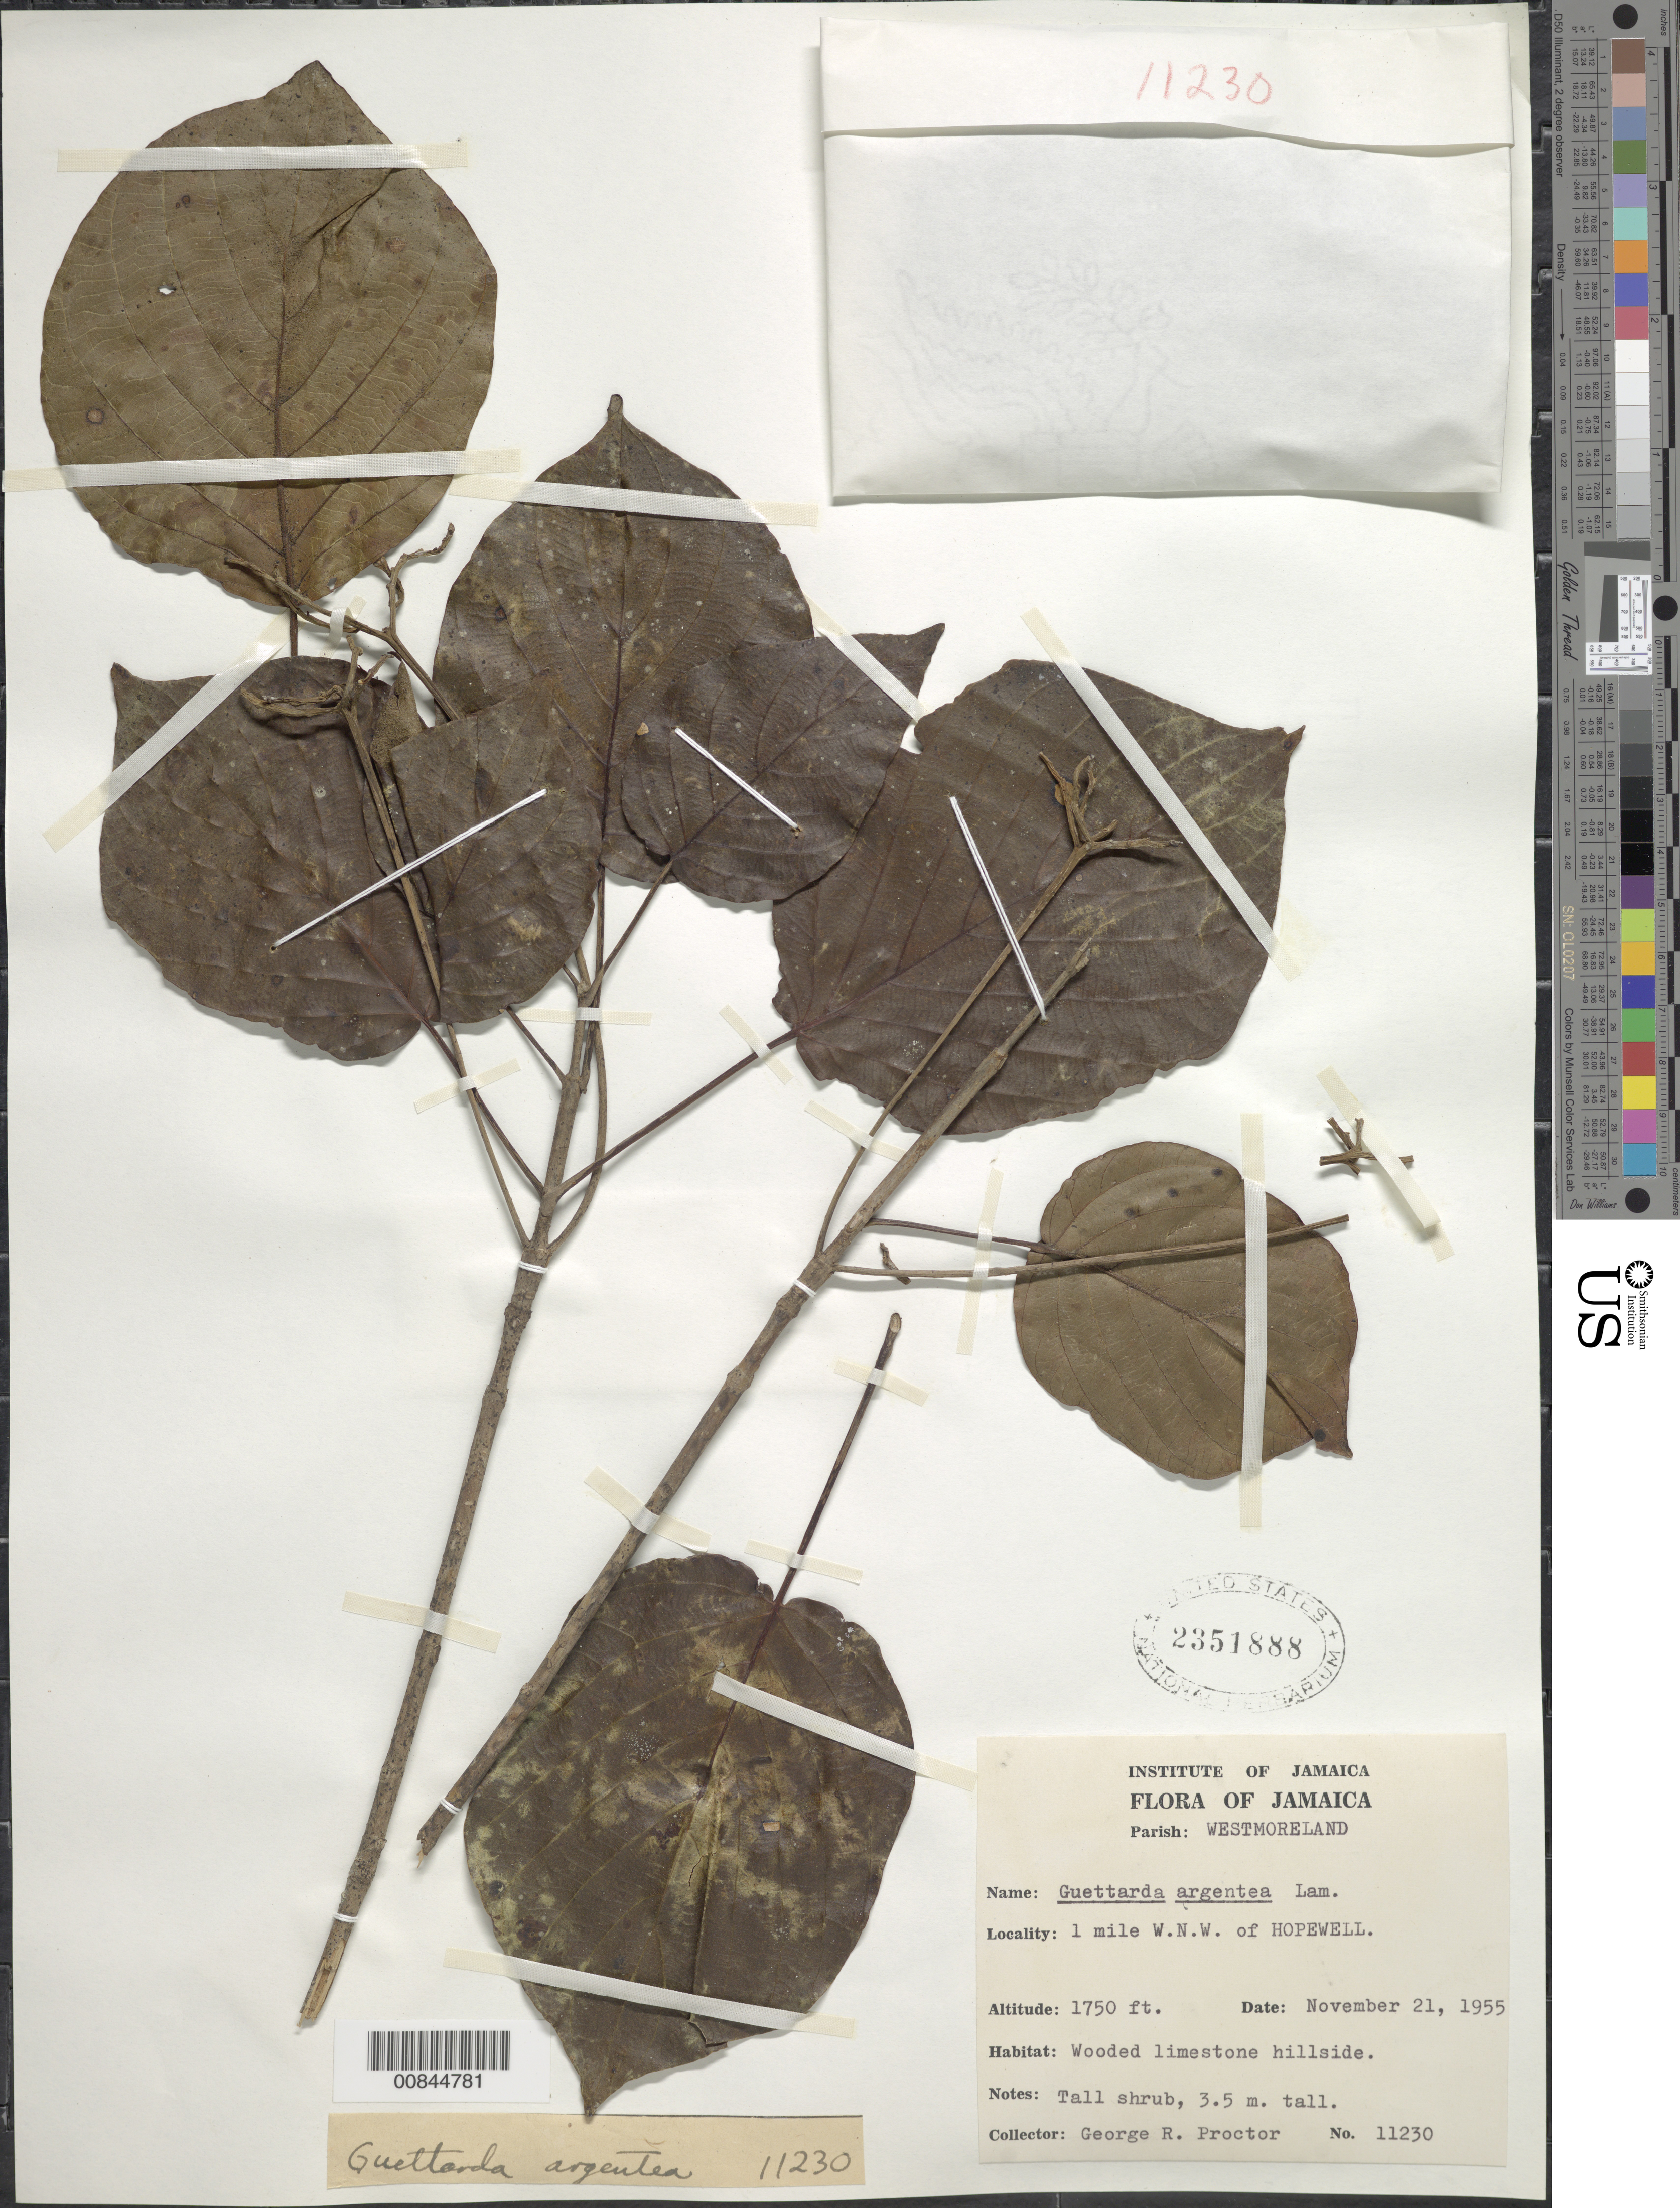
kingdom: Plantae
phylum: Tracheophyta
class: Magnoliopsida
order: Gentianales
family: Rubiaceae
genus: Guettarda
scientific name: Guettarda argentea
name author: Lam.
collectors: G. R. Proctor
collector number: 11230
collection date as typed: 21 Nov 1955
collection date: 1955-11-21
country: Jamaica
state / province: Westmoreland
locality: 1 mile W.N.W. of Hopewell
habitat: Wooded limestone hillside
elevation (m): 533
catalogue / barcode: US 2351888